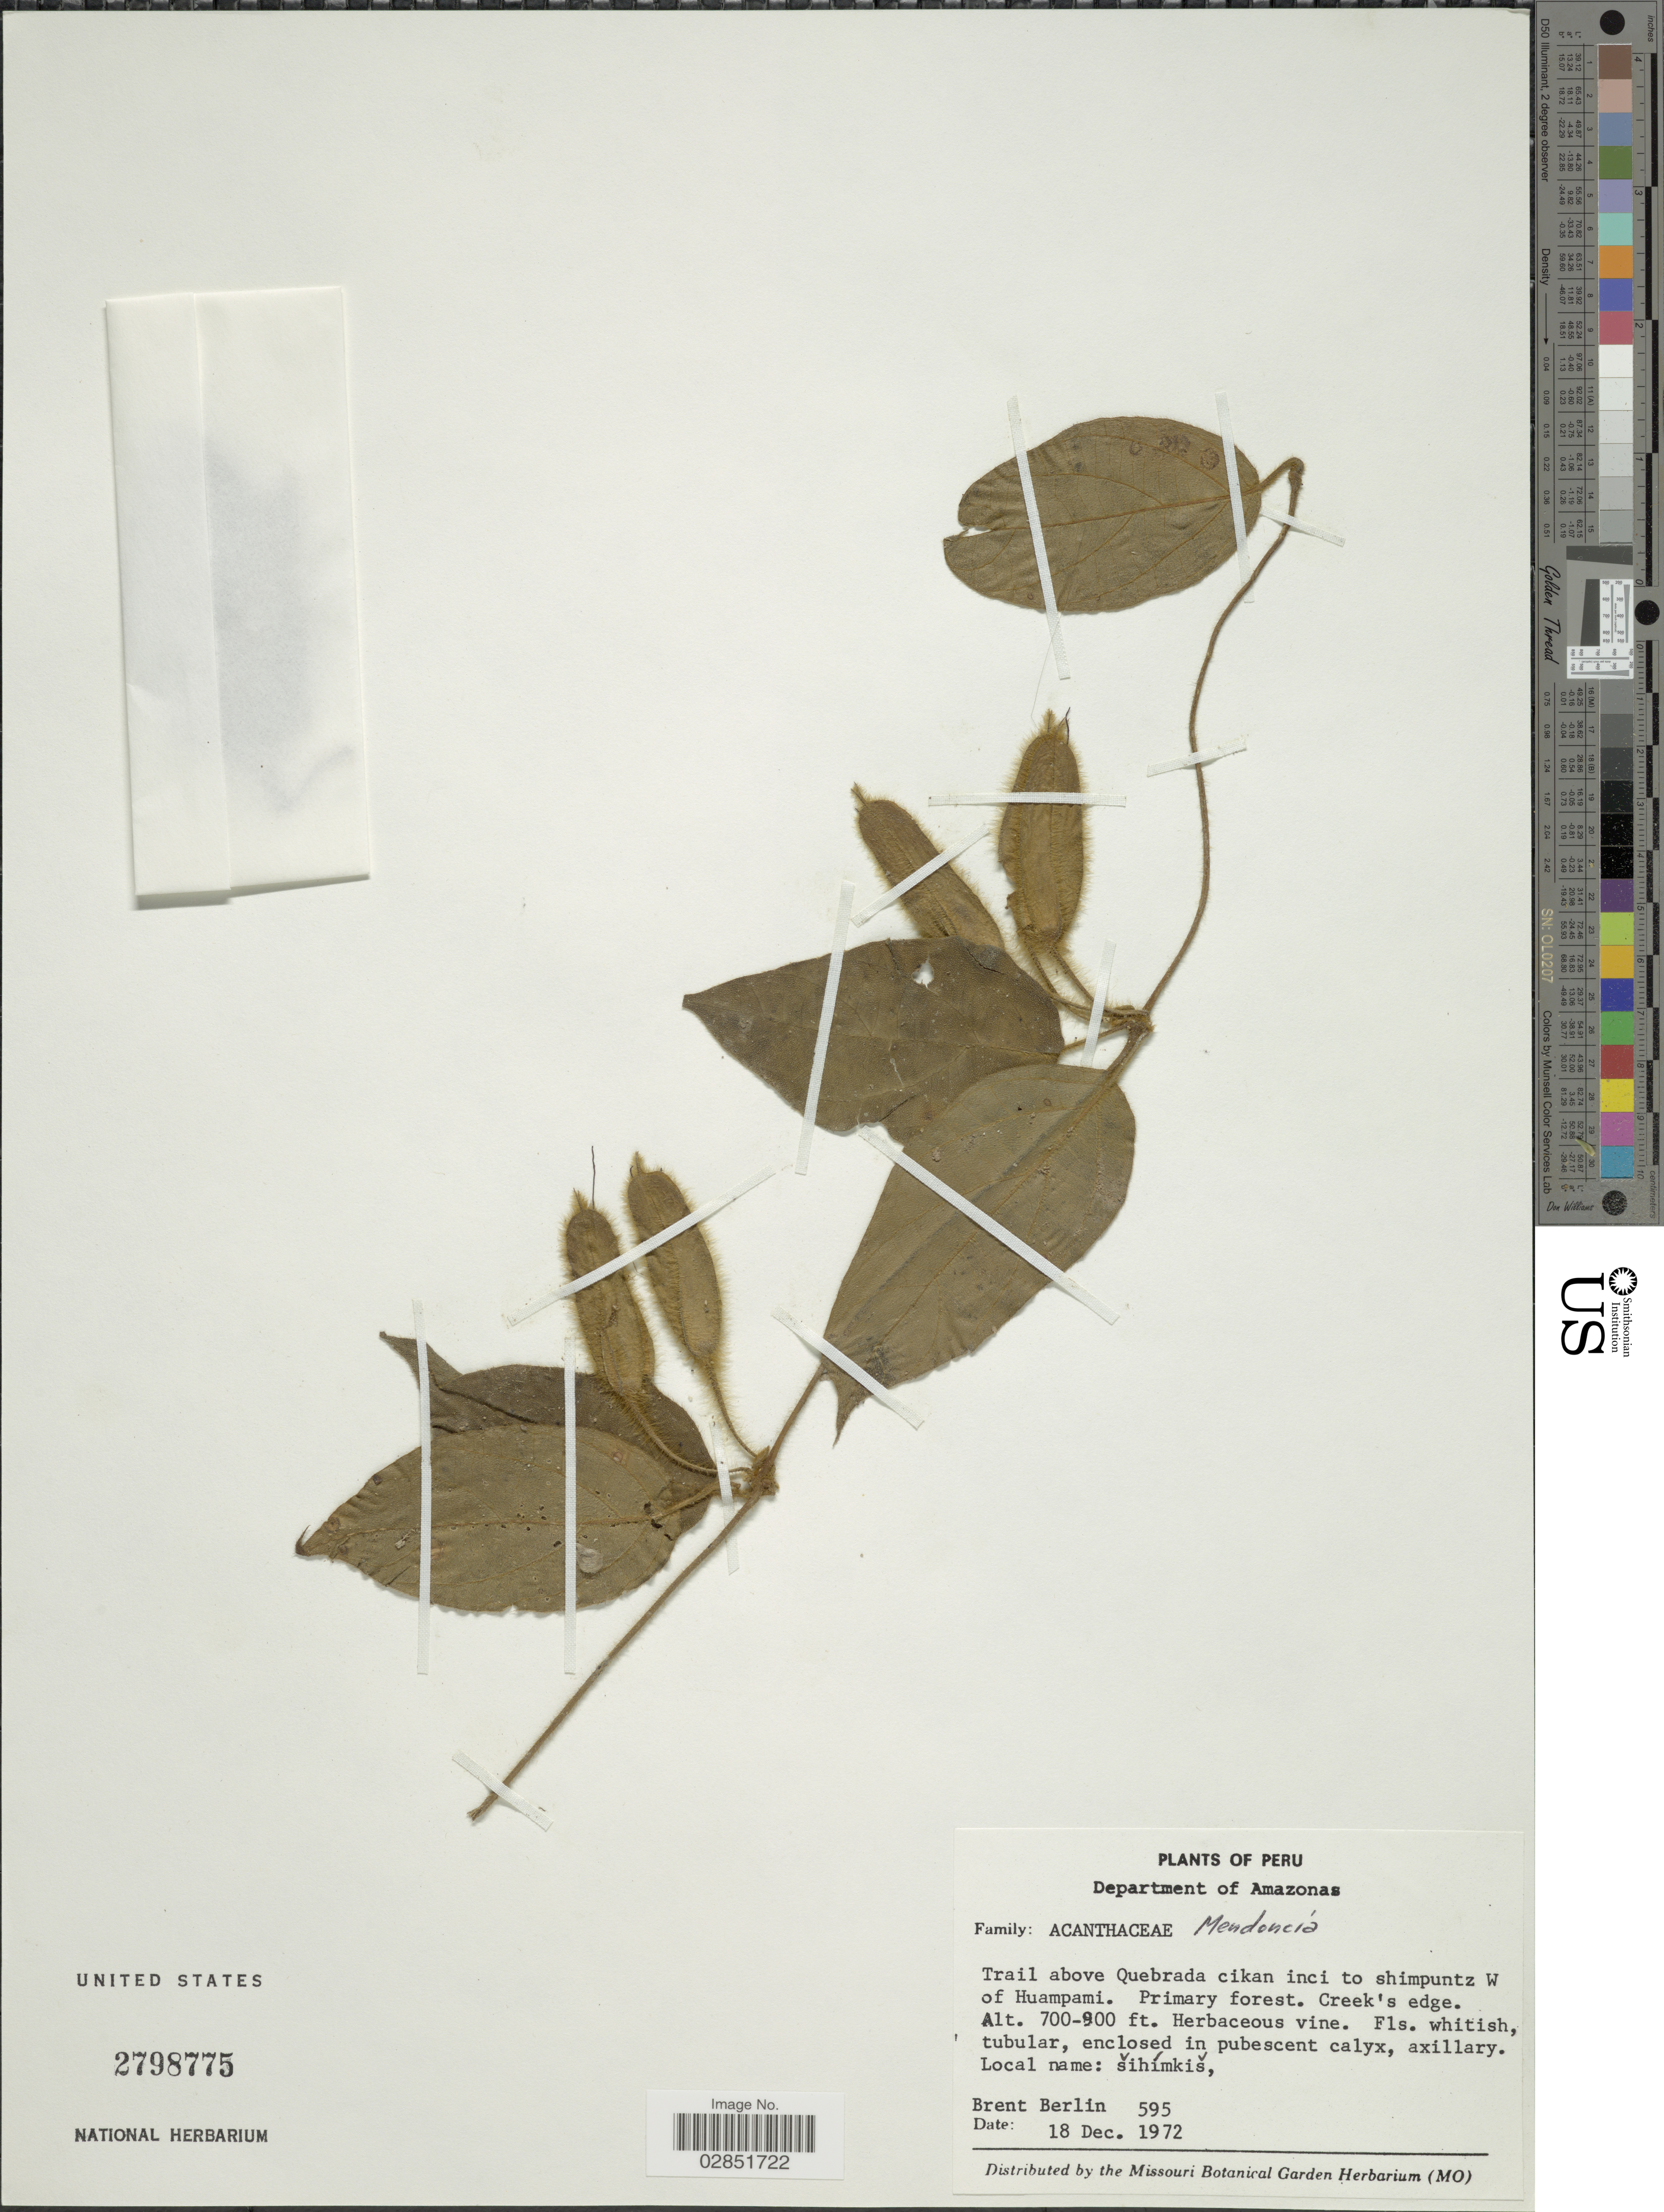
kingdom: Plantae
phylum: Tracheophyta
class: Magnoliopsida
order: Lamiales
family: Acanthaceae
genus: Mendoncia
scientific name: Mendoncia sp.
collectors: B. Berlin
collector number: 595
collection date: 1972-12-18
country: Peru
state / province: Amazonas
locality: Department of Amazonas. Trail above Quebrada cikan inci to shimpuntz W of Huampami.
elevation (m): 213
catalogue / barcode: US 2798775